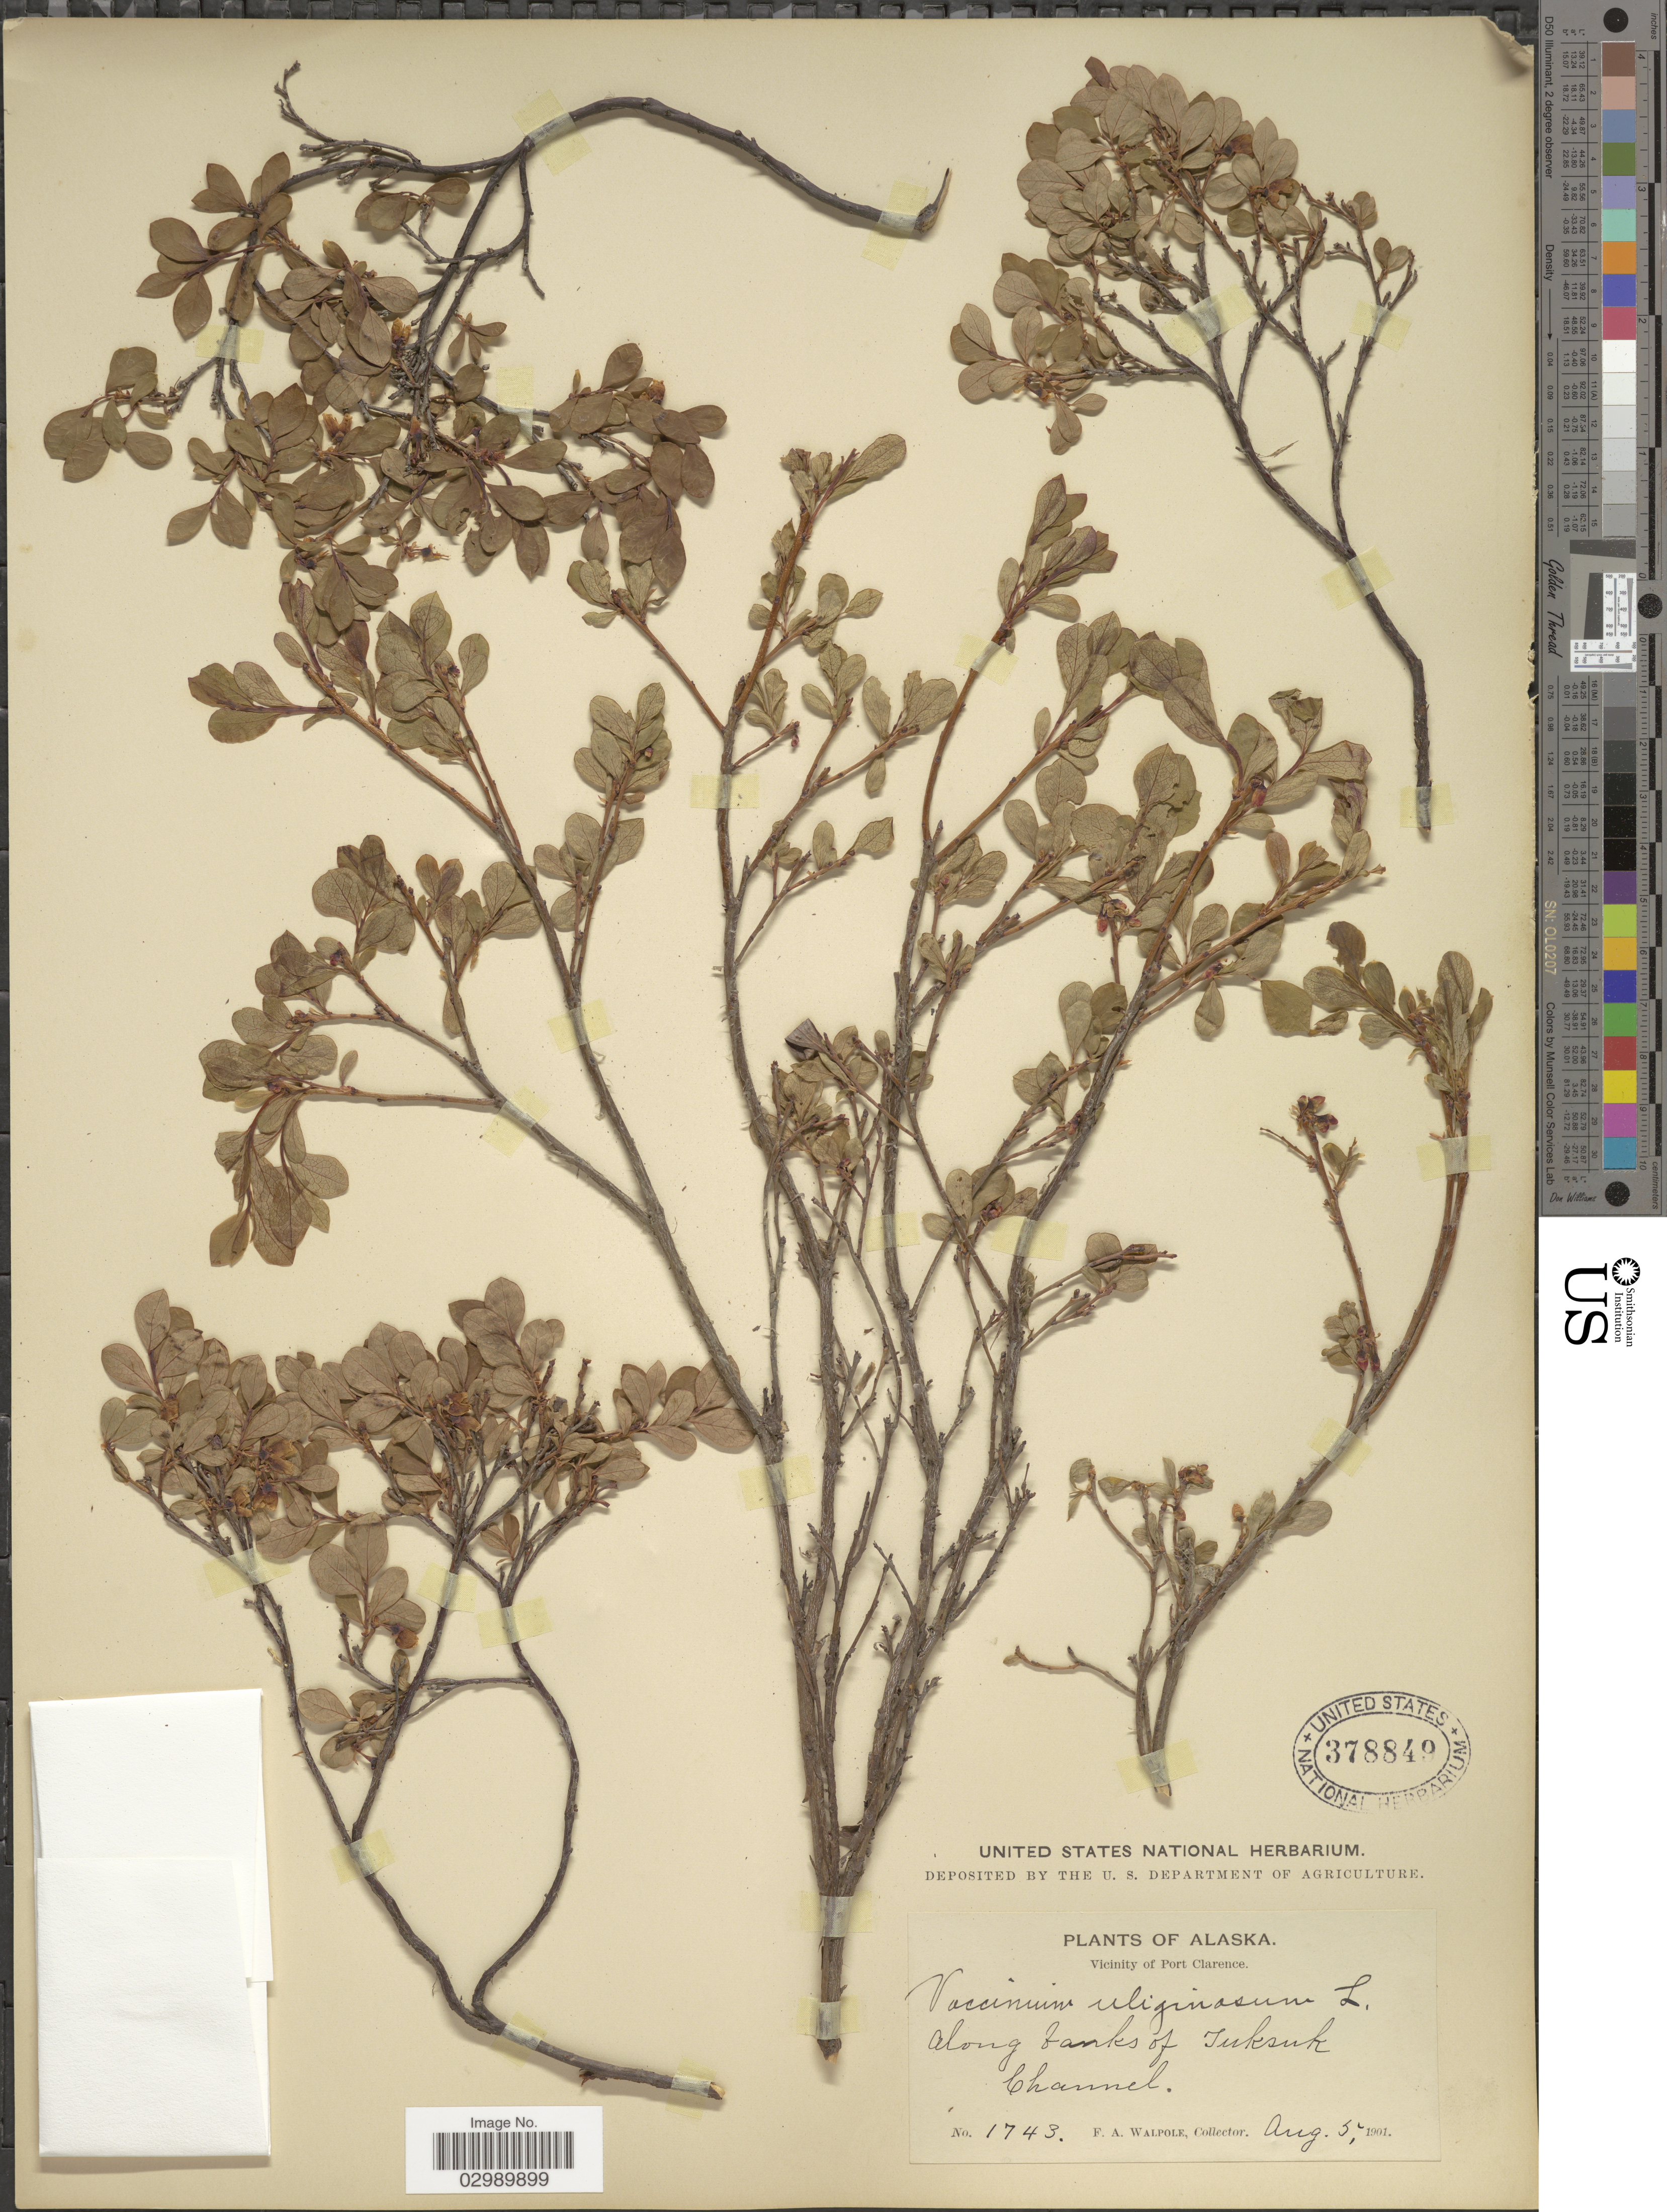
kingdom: Plantae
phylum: Tracheophyta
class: Magnoliopsida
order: Ericales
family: Ericaceae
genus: Vaccinium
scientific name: Vaccinium uliginosum var. alpinum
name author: Bigelow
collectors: F. Walpole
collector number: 1743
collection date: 1901-08-05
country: United States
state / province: Alaska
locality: Vicinity of Port Clarence, Along Banks of Tuksuk Channel.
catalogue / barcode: US 378849